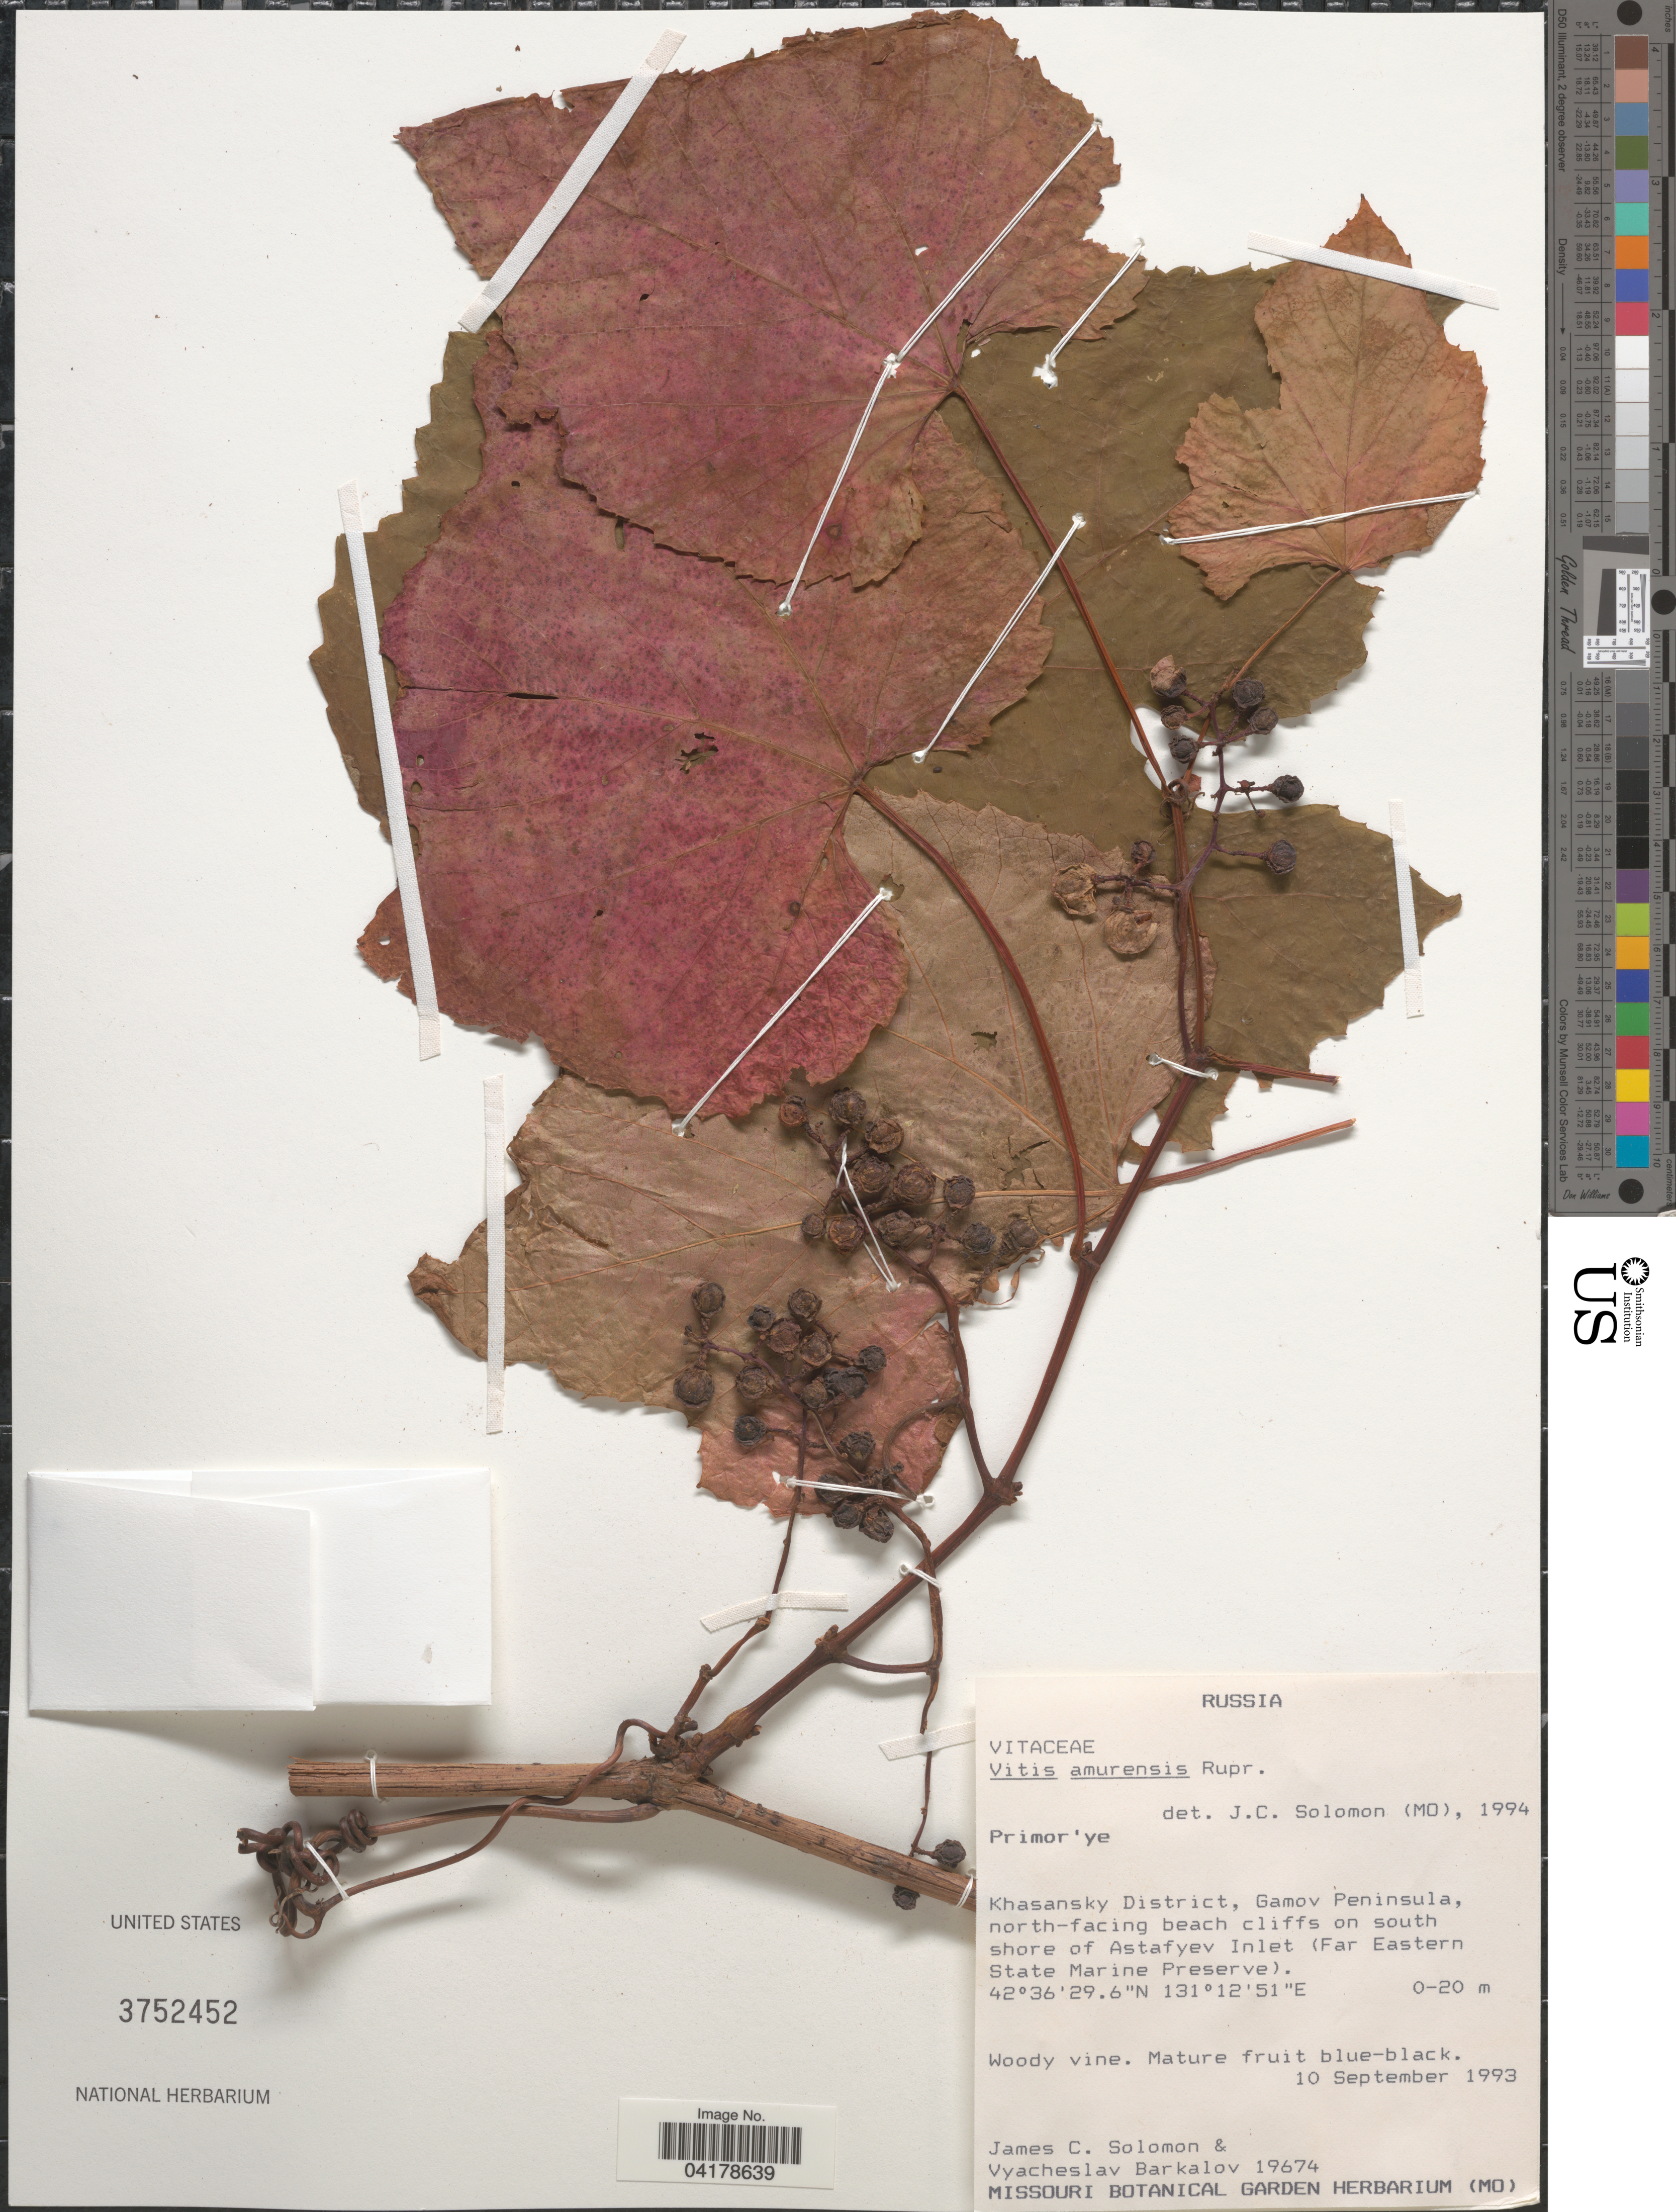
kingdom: Plantae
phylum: Tracheophyta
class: Magnoliopsida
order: Vitales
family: Vitaceae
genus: Vitis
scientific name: Vitis amurensis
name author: Rupr.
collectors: J. C. Solomon & V. Barkalov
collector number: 19674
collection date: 1993-09-10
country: Russian Federation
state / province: Primorsky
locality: Russia. Primor'ye. Khasansky District, Gamov Peninsula, north-facing beach cliffs on south shore of Astafyev Inlet (Far Eastern State Marine Preserve).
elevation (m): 0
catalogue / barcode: US 3752452